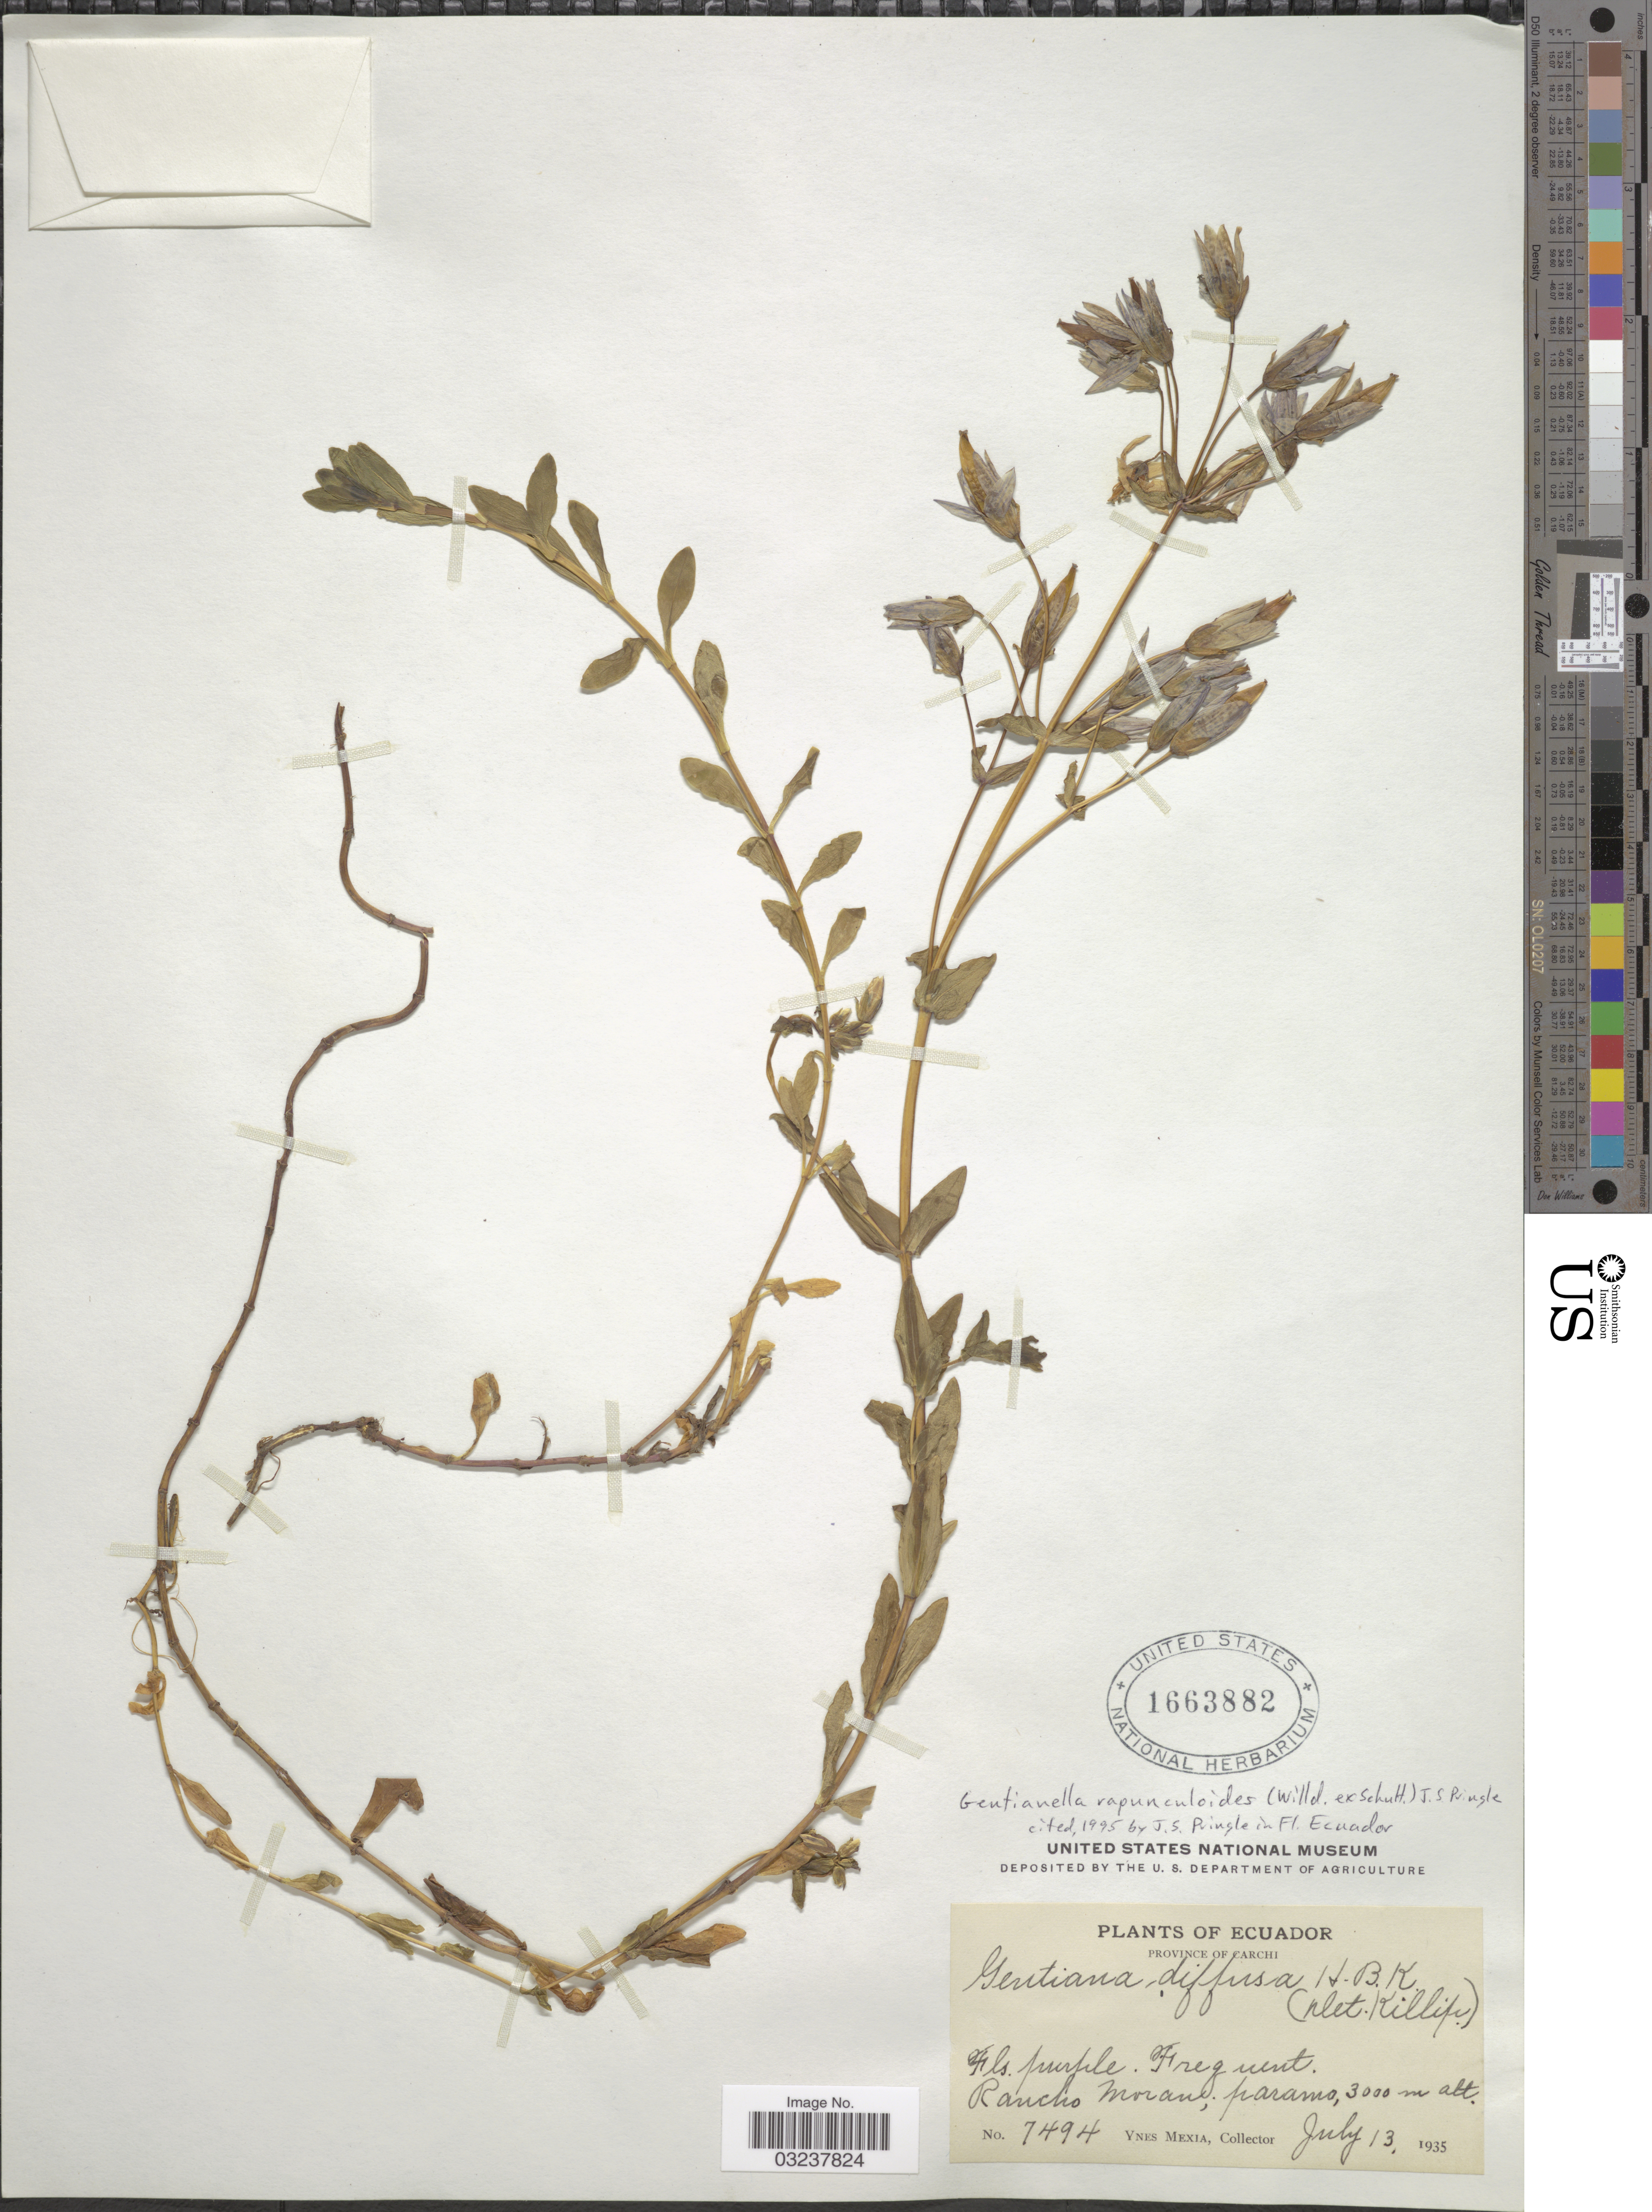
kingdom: Plantae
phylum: Tracheophyta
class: Magnoliopsida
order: Gentianales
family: Gentianaceae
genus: Gentianella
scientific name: Gentianella rapunculoides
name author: (Willd. ex Schult.) J.S. Pringle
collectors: Y. Mexia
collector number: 7494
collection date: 1935-07-13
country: Ecuador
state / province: Carchi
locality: Rancho Moran.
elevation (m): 3000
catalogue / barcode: US 1663882